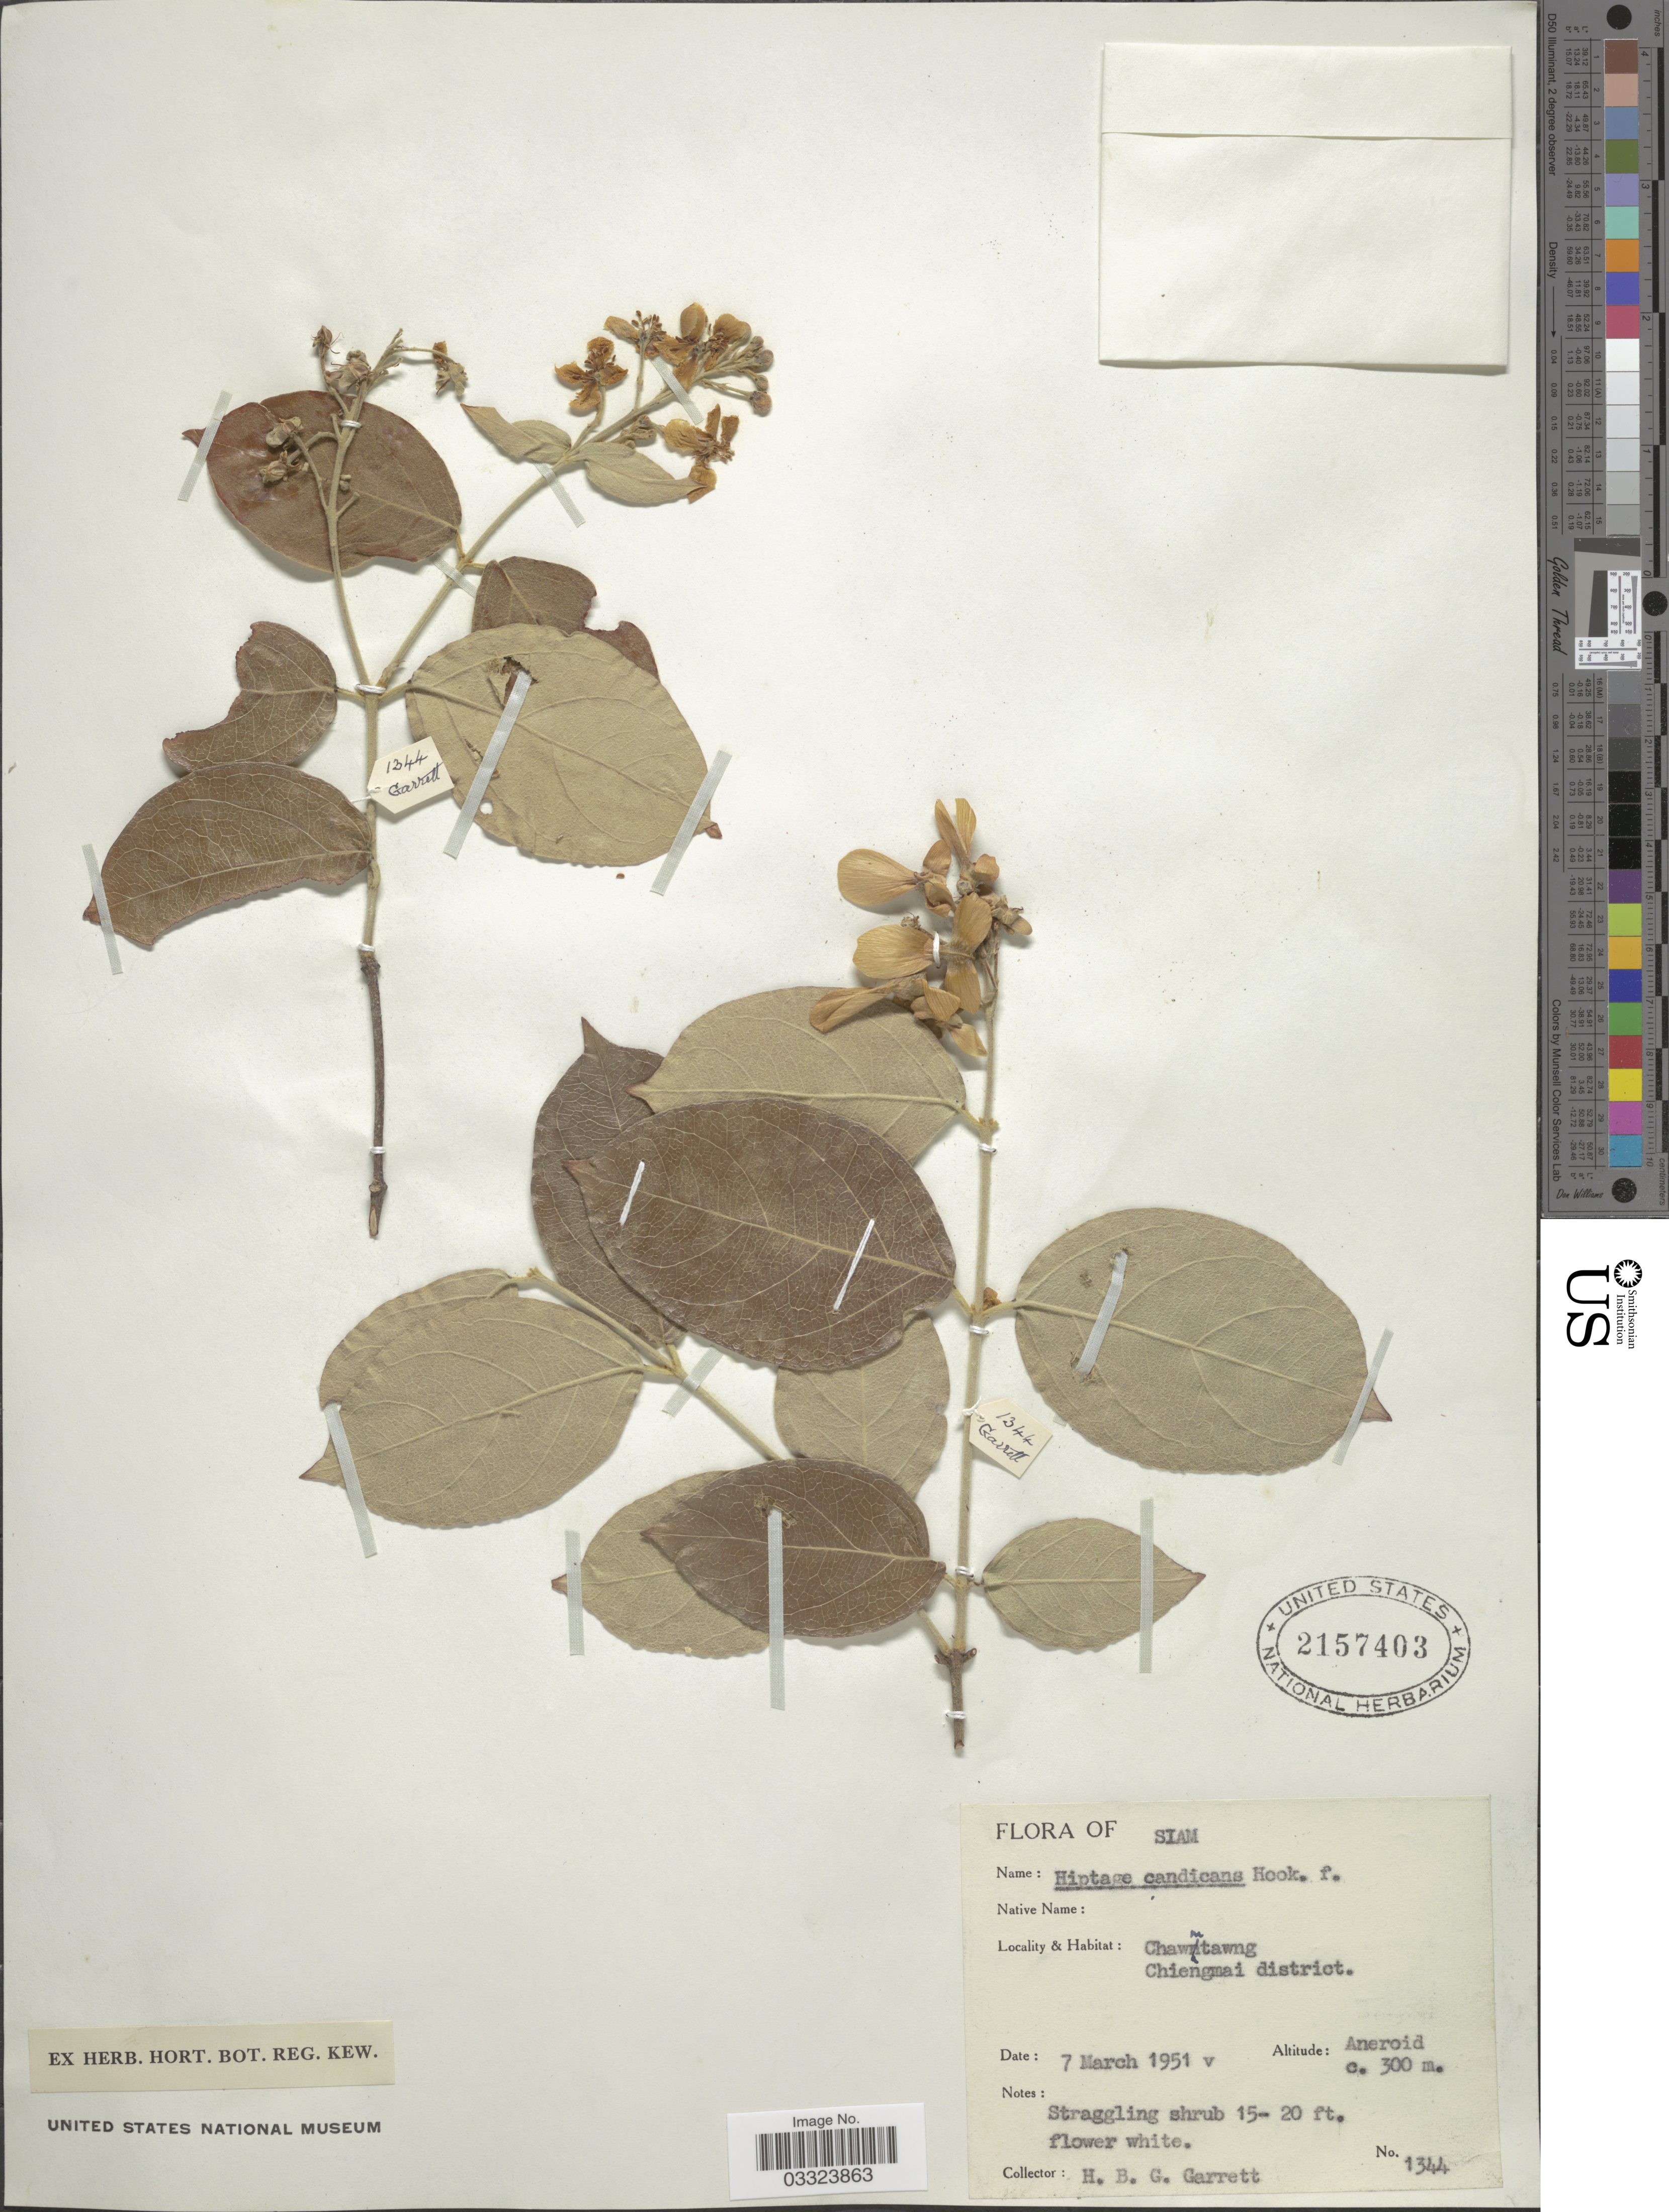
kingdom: Plantae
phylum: Tracheophyta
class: Magnoliopsida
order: Malpighiales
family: Malpighiaceae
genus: Hiptage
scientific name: Hiptage candicans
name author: Hook. f.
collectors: H. Garrett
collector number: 1344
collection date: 1951-03-07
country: Thailand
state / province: Chiang Mai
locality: Siam. Chawmtawng. Chiengmai district.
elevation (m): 300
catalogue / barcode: US 2157403